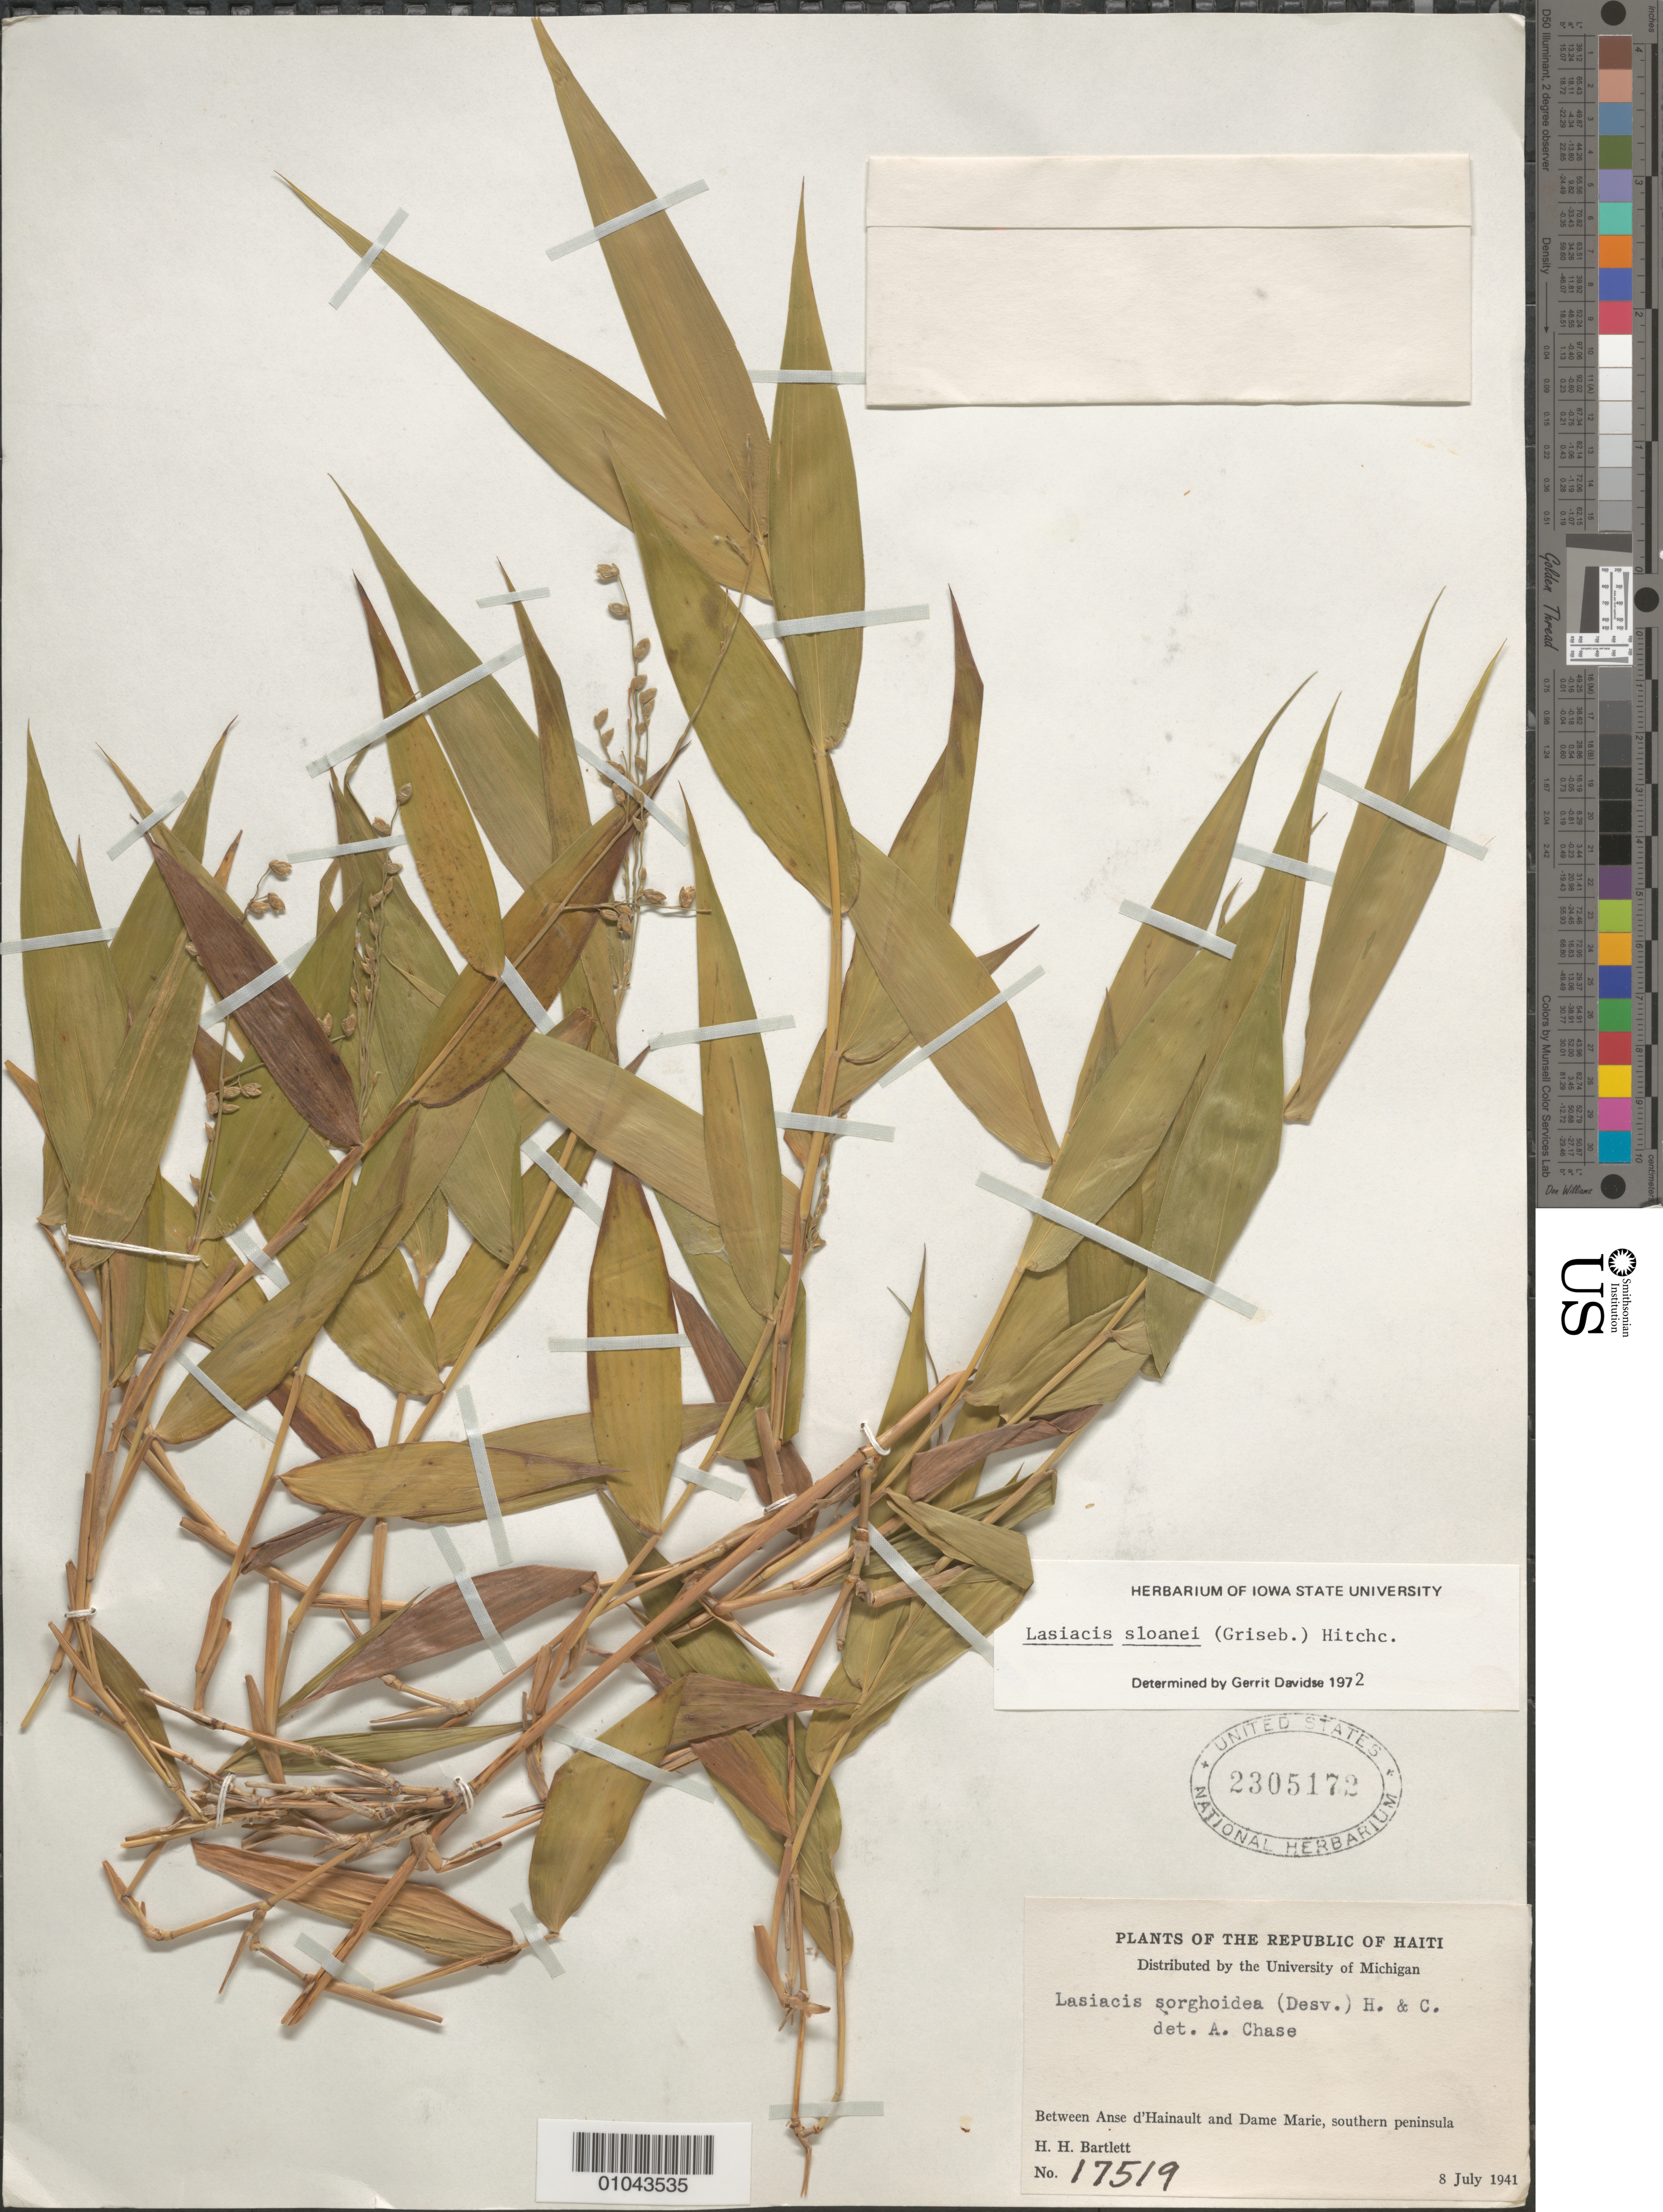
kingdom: Plantae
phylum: Tracheophyta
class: Liliopsida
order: Poales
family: Poaceae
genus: Lasiacis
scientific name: Lasiacis sloanei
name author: (Griseb.) Hitchc.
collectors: H. H. Bartlett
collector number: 17519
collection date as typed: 08 Jul 1941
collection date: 1941-07-08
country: Haiti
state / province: Grand'Anse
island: Hispaniola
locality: Between Anse d'Hainault and Dame Marie, Southern Peninsula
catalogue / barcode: US 2305172